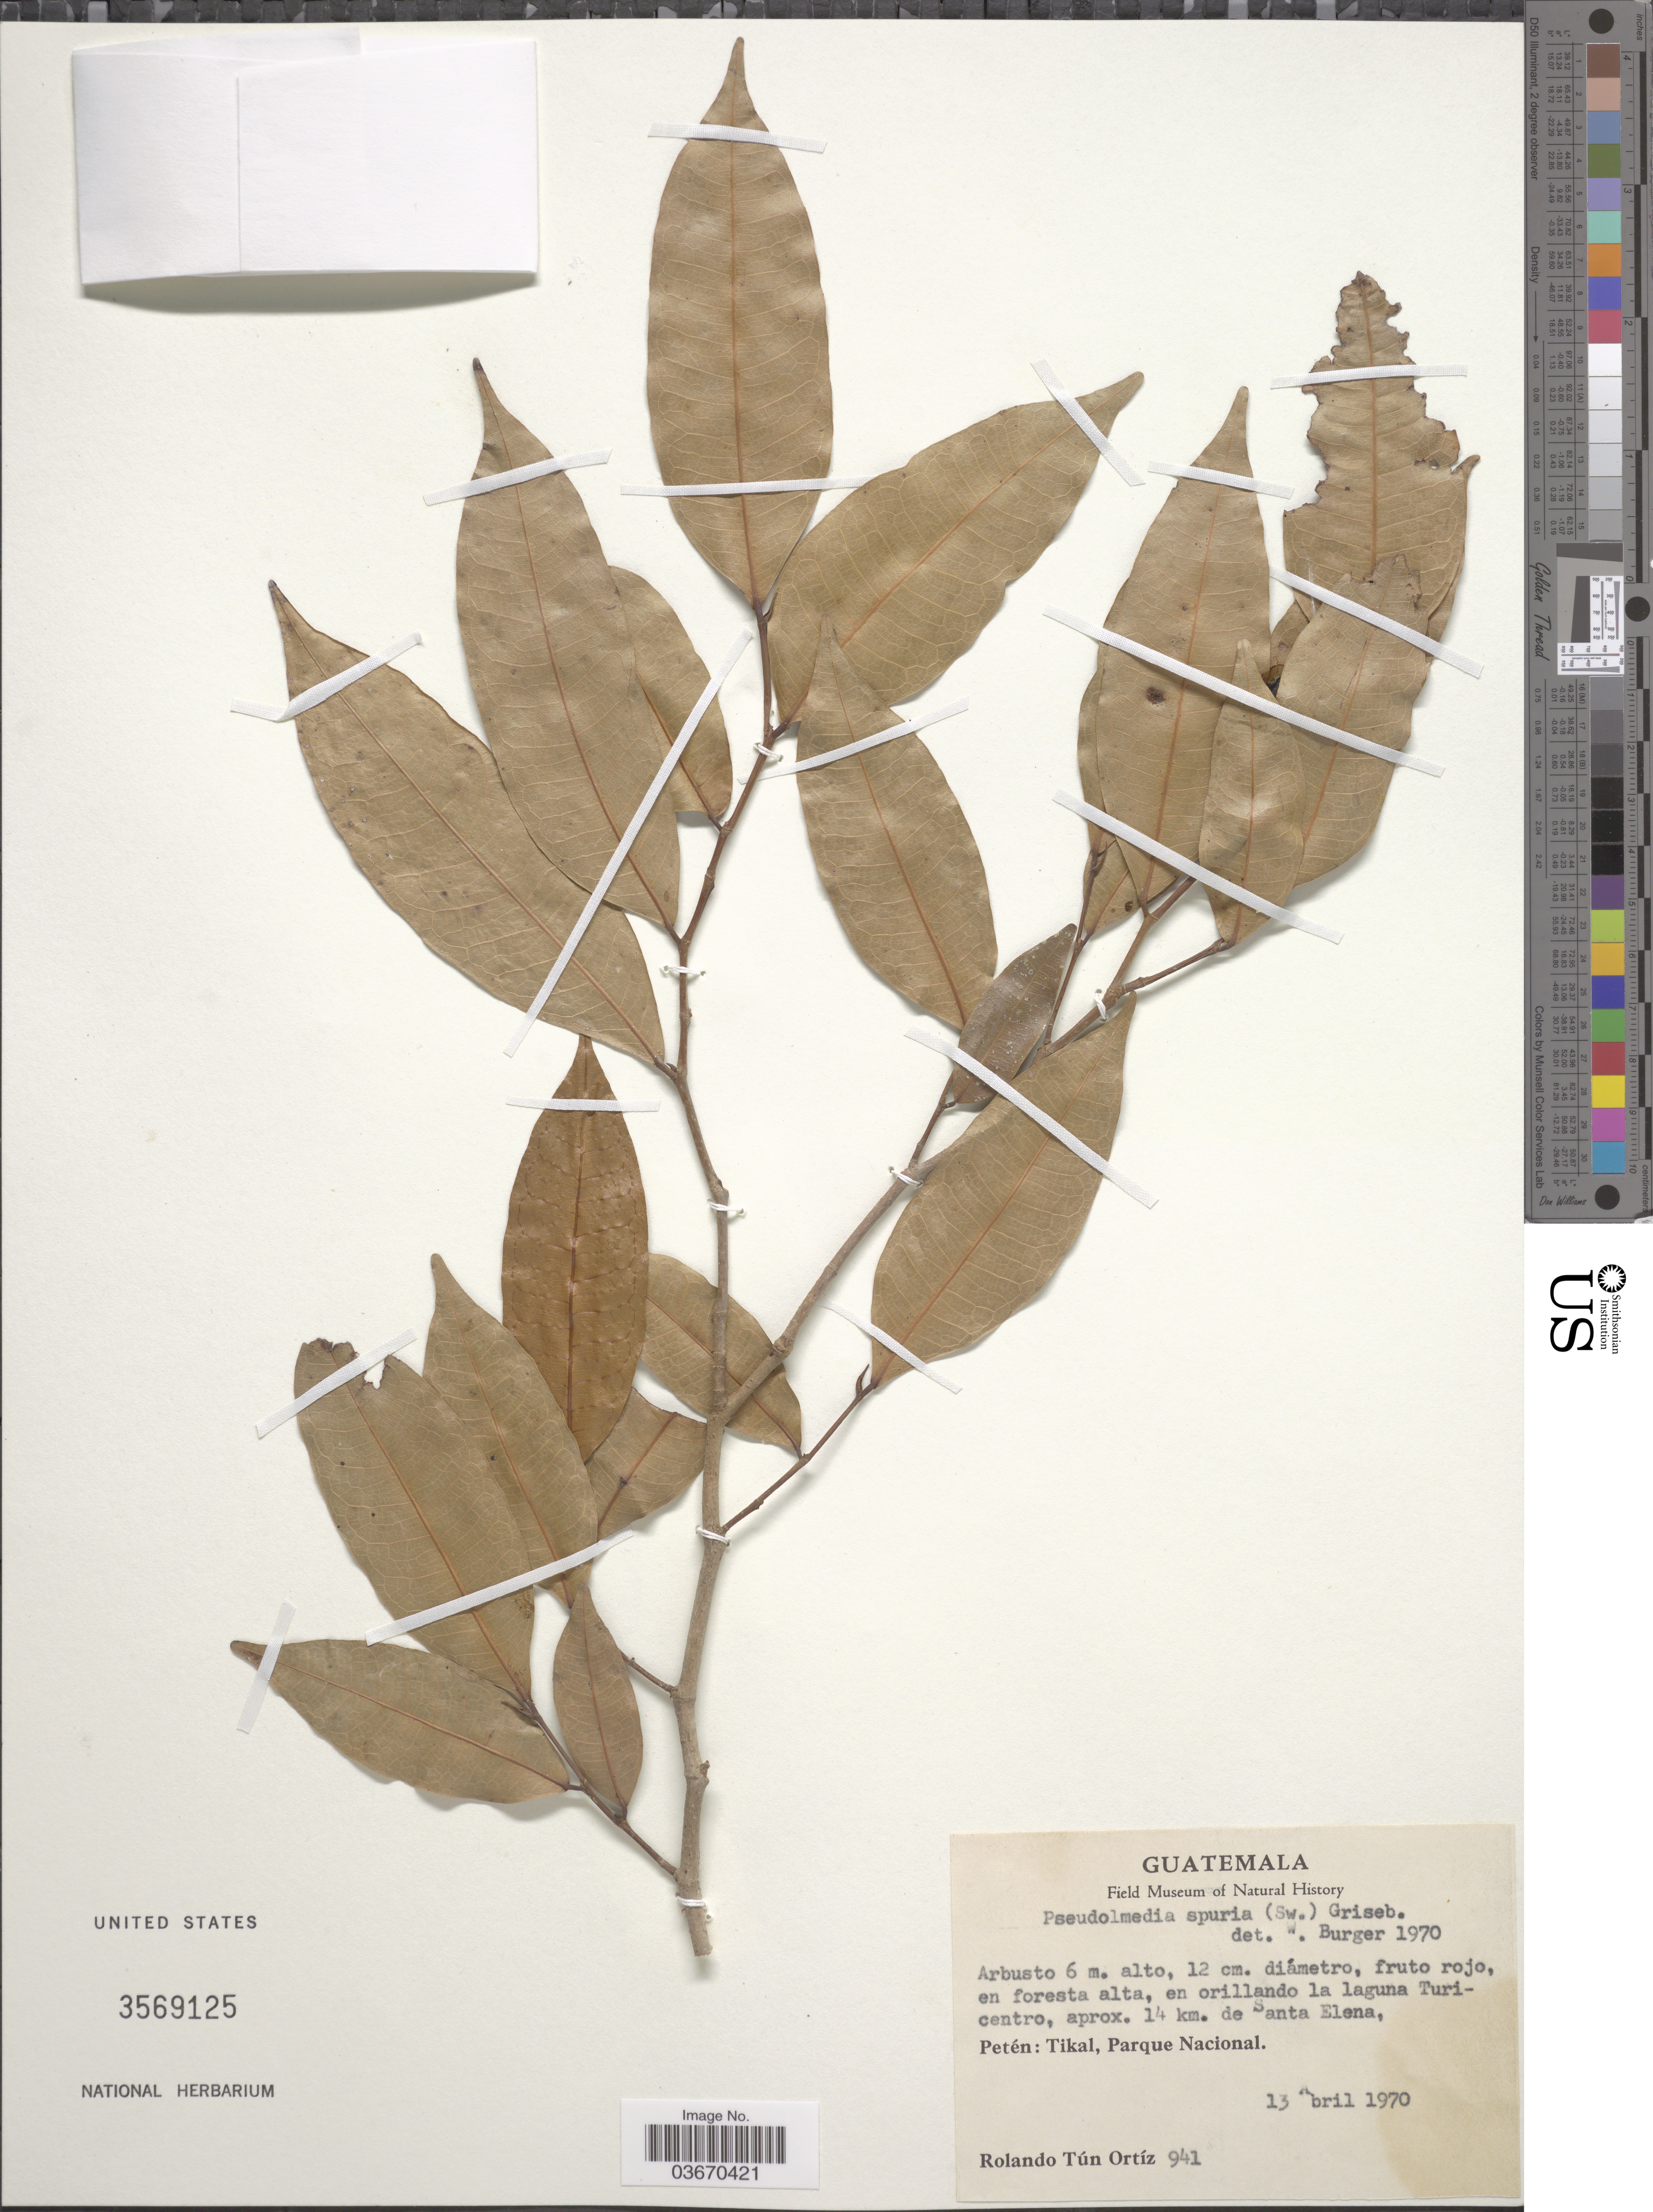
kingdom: Plantae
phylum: Tracheophyta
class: Magnoliopsida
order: Rosales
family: Moraceae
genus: Pseudolmedia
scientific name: Pseudolmedia spuria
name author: (Sw.) Griseb.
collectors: R. Ortiz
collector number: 941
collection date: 1970-04-13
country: Guatemala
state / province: El Peten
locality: En orillando la laguna Turicentro, aprox. 14 km. de Santa Elena, Petén: Tikal, Parque Nacional.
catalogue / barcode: US 3569125